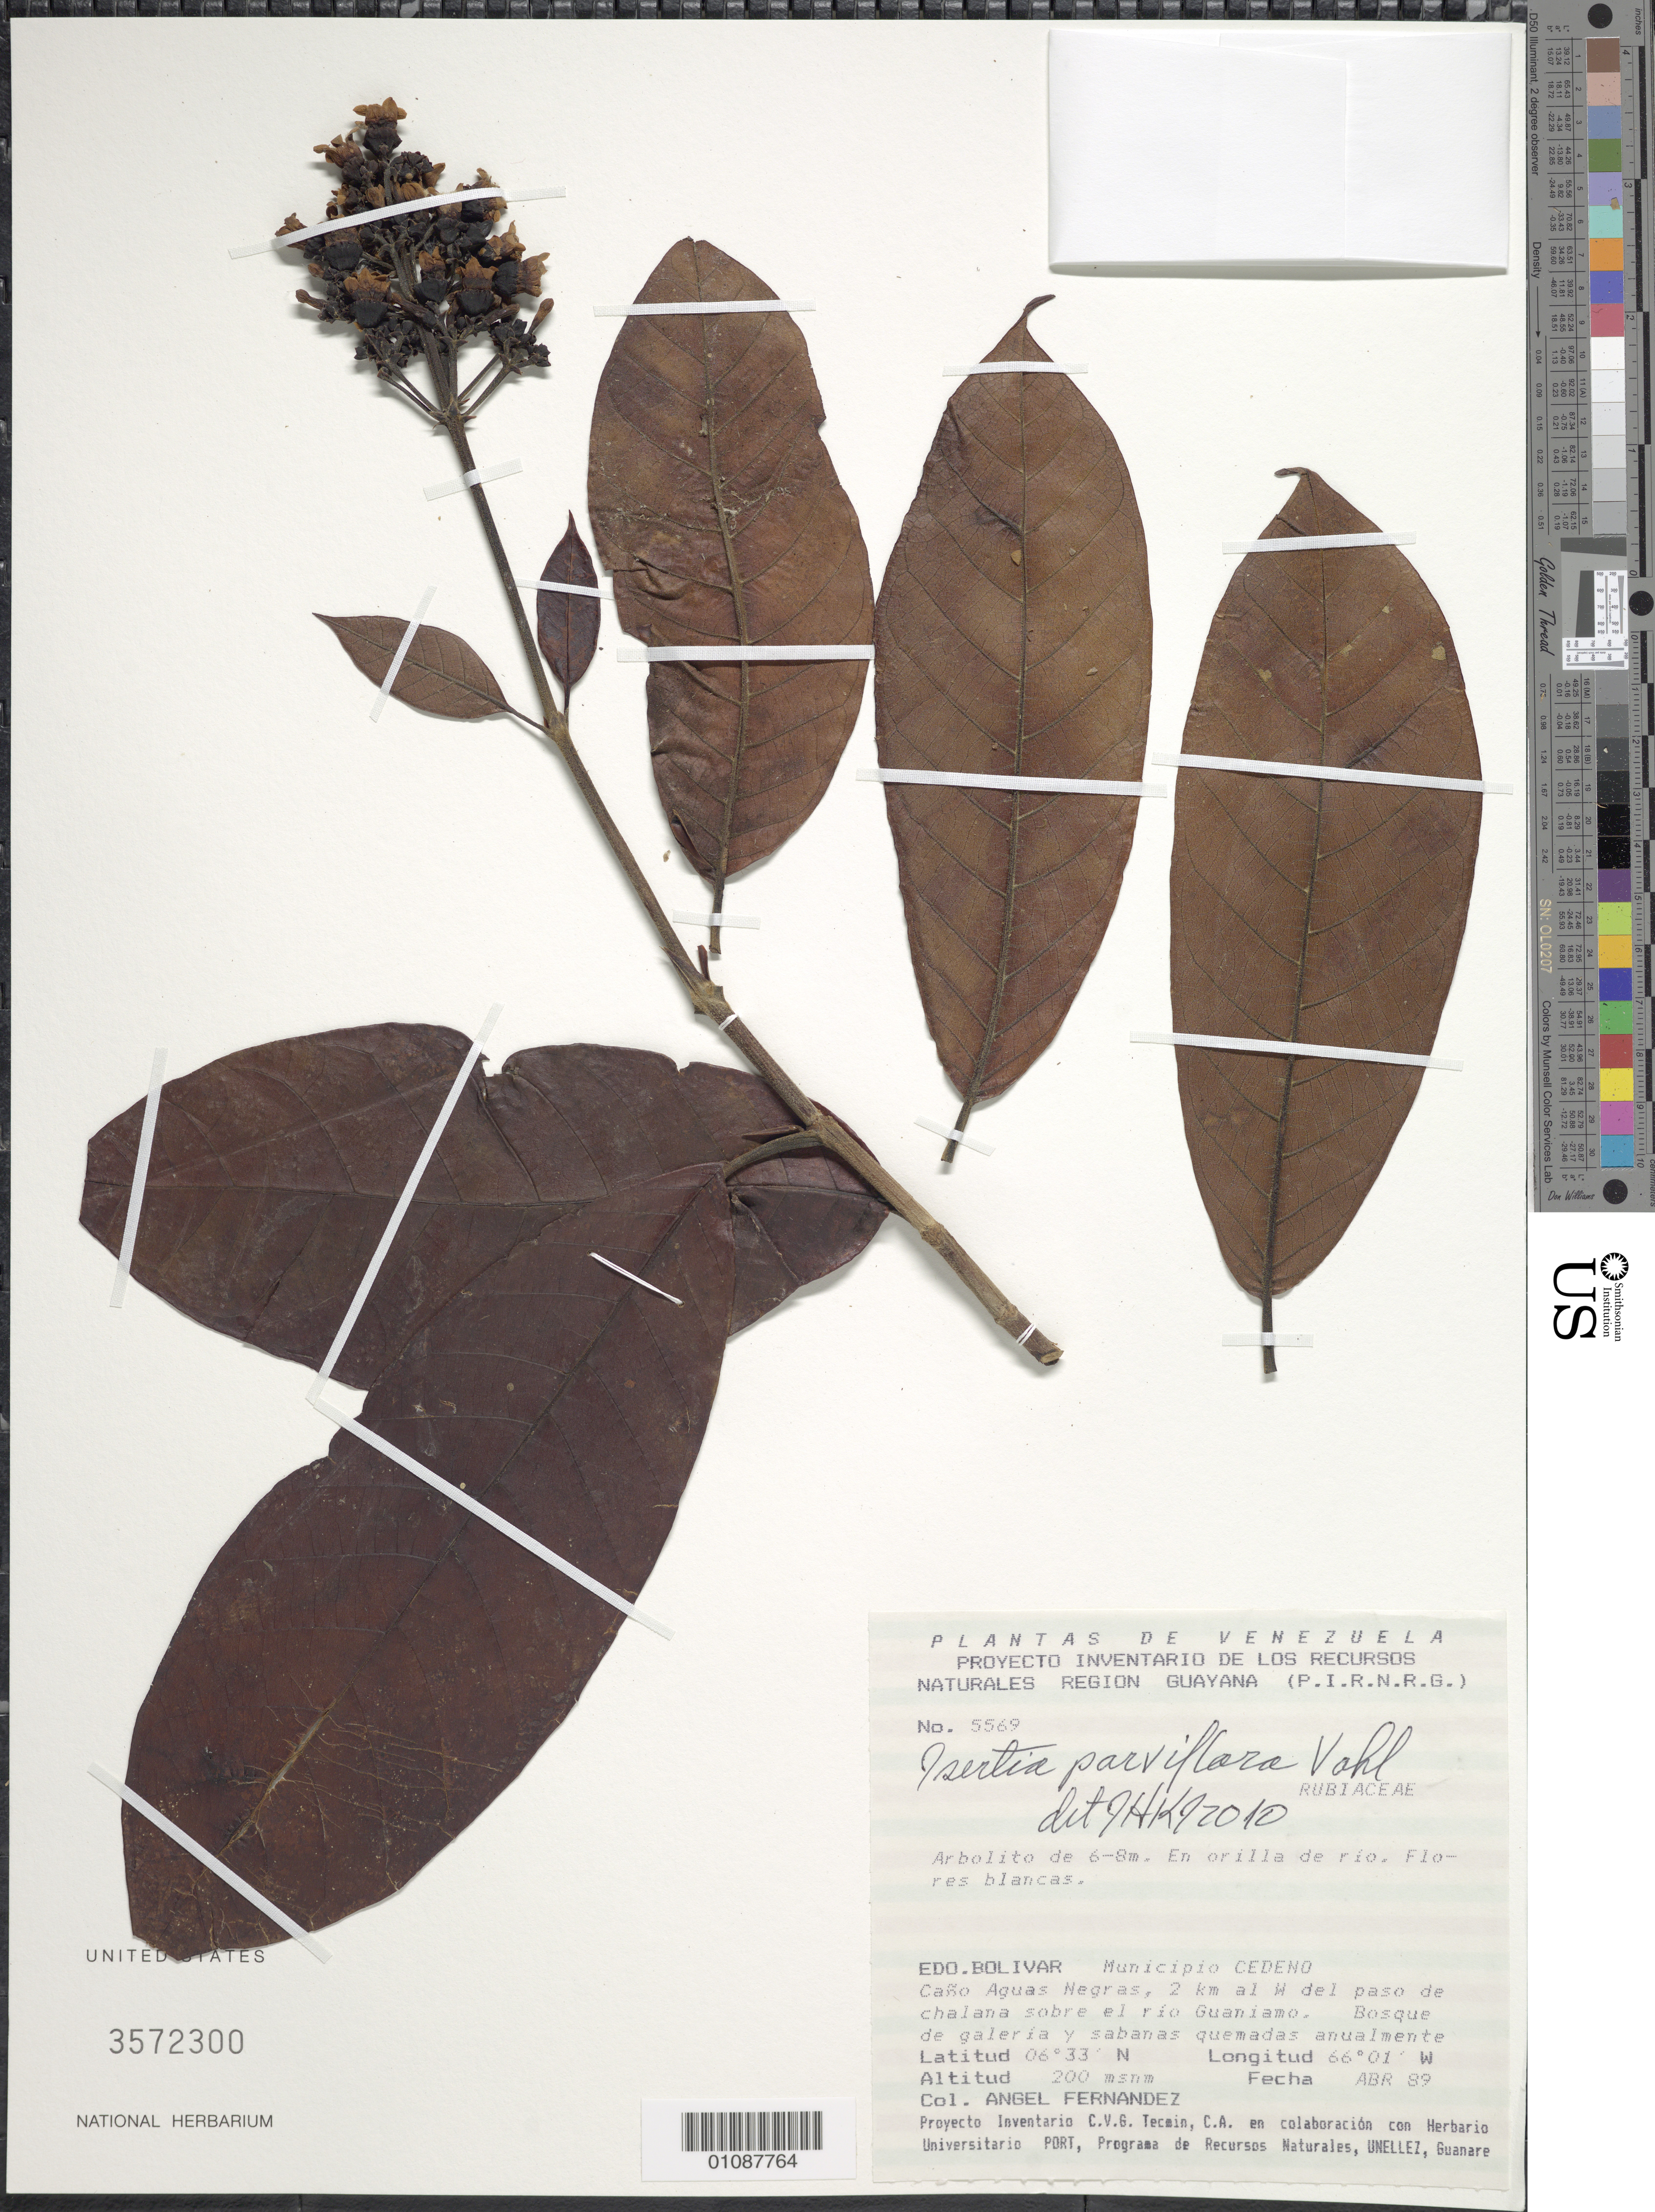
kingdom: Plantae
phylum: Tracheophyta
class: Magnoliopsida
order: Gentianales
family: Rubiaceae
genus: Isertia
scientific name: Isertia parviflora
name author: Vahl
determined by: Kirkbride, J. H.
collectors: A. Fernández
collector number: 5569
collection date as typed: Apr-89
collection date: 1989-04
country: Venezuela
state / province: Bolívar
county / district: Cedeño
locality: Caño Aguas Negras, 2 km al W del paso de chalana sobre el rio Guaniamo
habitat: Bosque de galeria y sabanas quemadas anualmente. En orilla de rio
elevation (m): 200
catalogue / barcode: US 3572300